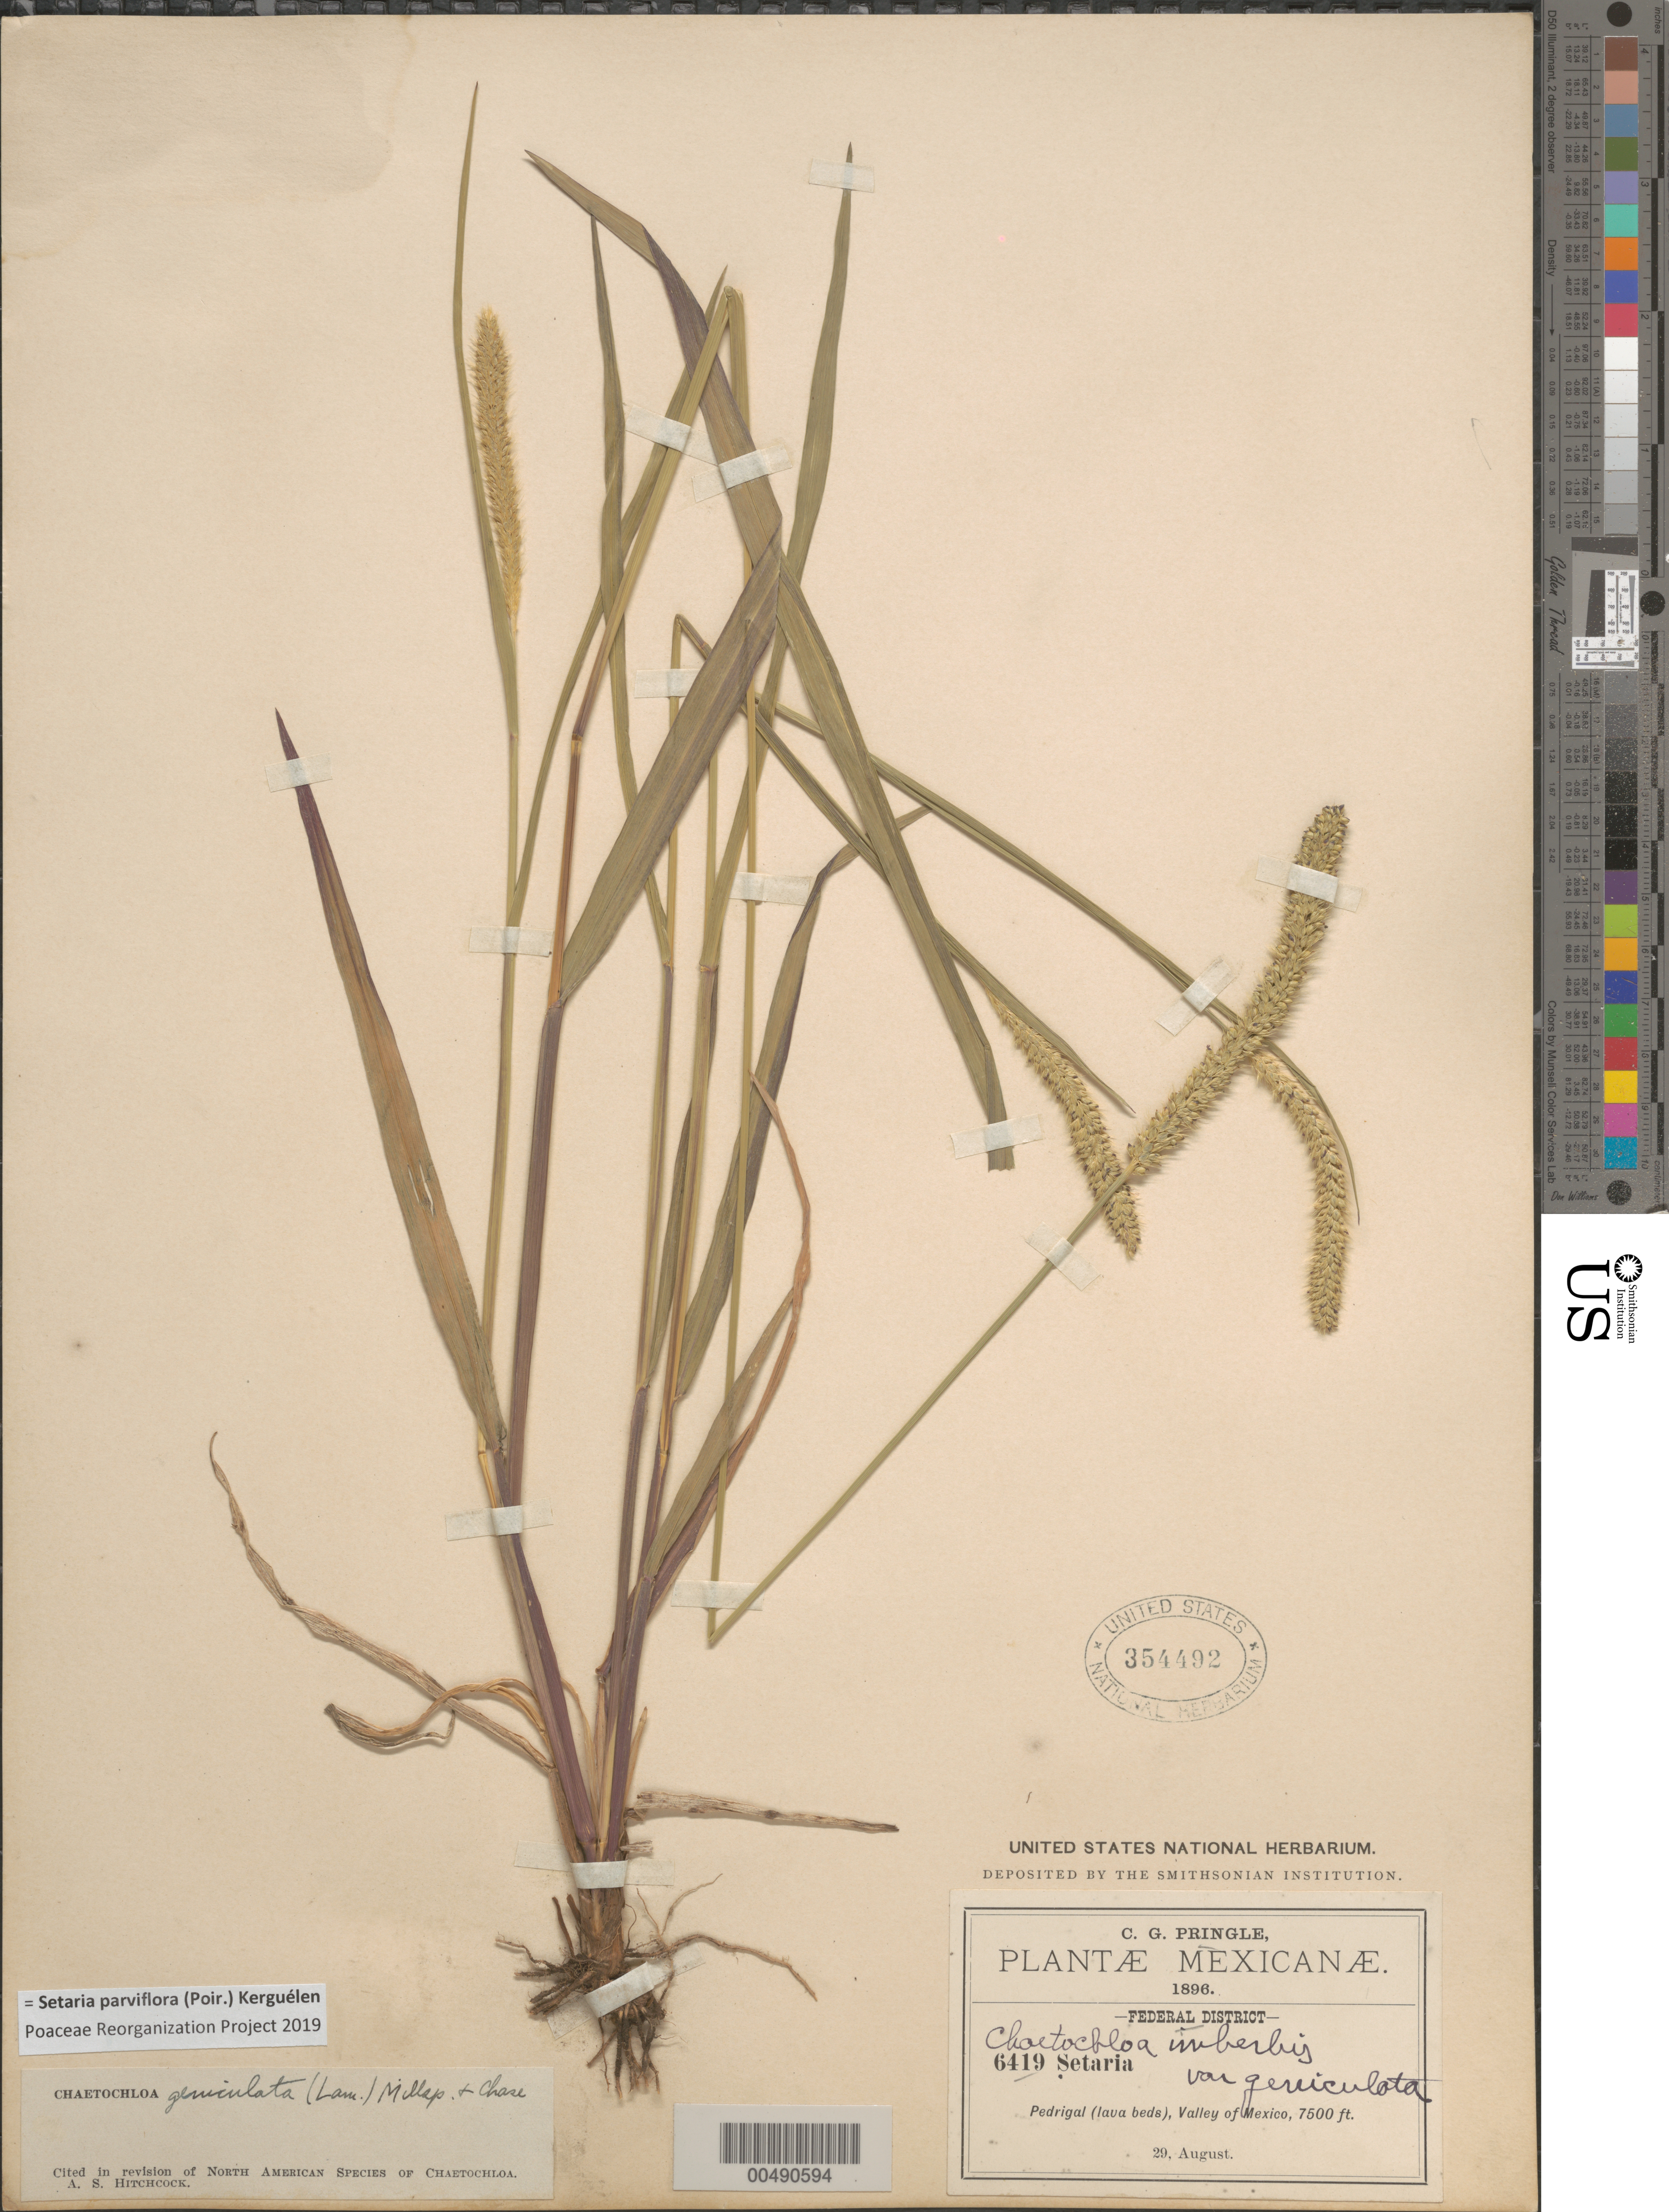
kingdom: Plantae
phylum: Tracheophyta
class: Liliopsida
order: Poales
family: Poaceae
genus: Setaria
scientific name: Setaria parviflora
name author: (Poir.) Kerguélen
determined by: Poaceae Reorganization Project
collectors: C. G. Pringle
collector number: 6419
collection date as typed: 29 Aug 1896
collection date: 1896-08-29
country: Mexico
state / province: Distrito Federal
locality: Pedrigal, Valley of Mexico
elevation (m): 2286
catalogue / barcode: US 354492